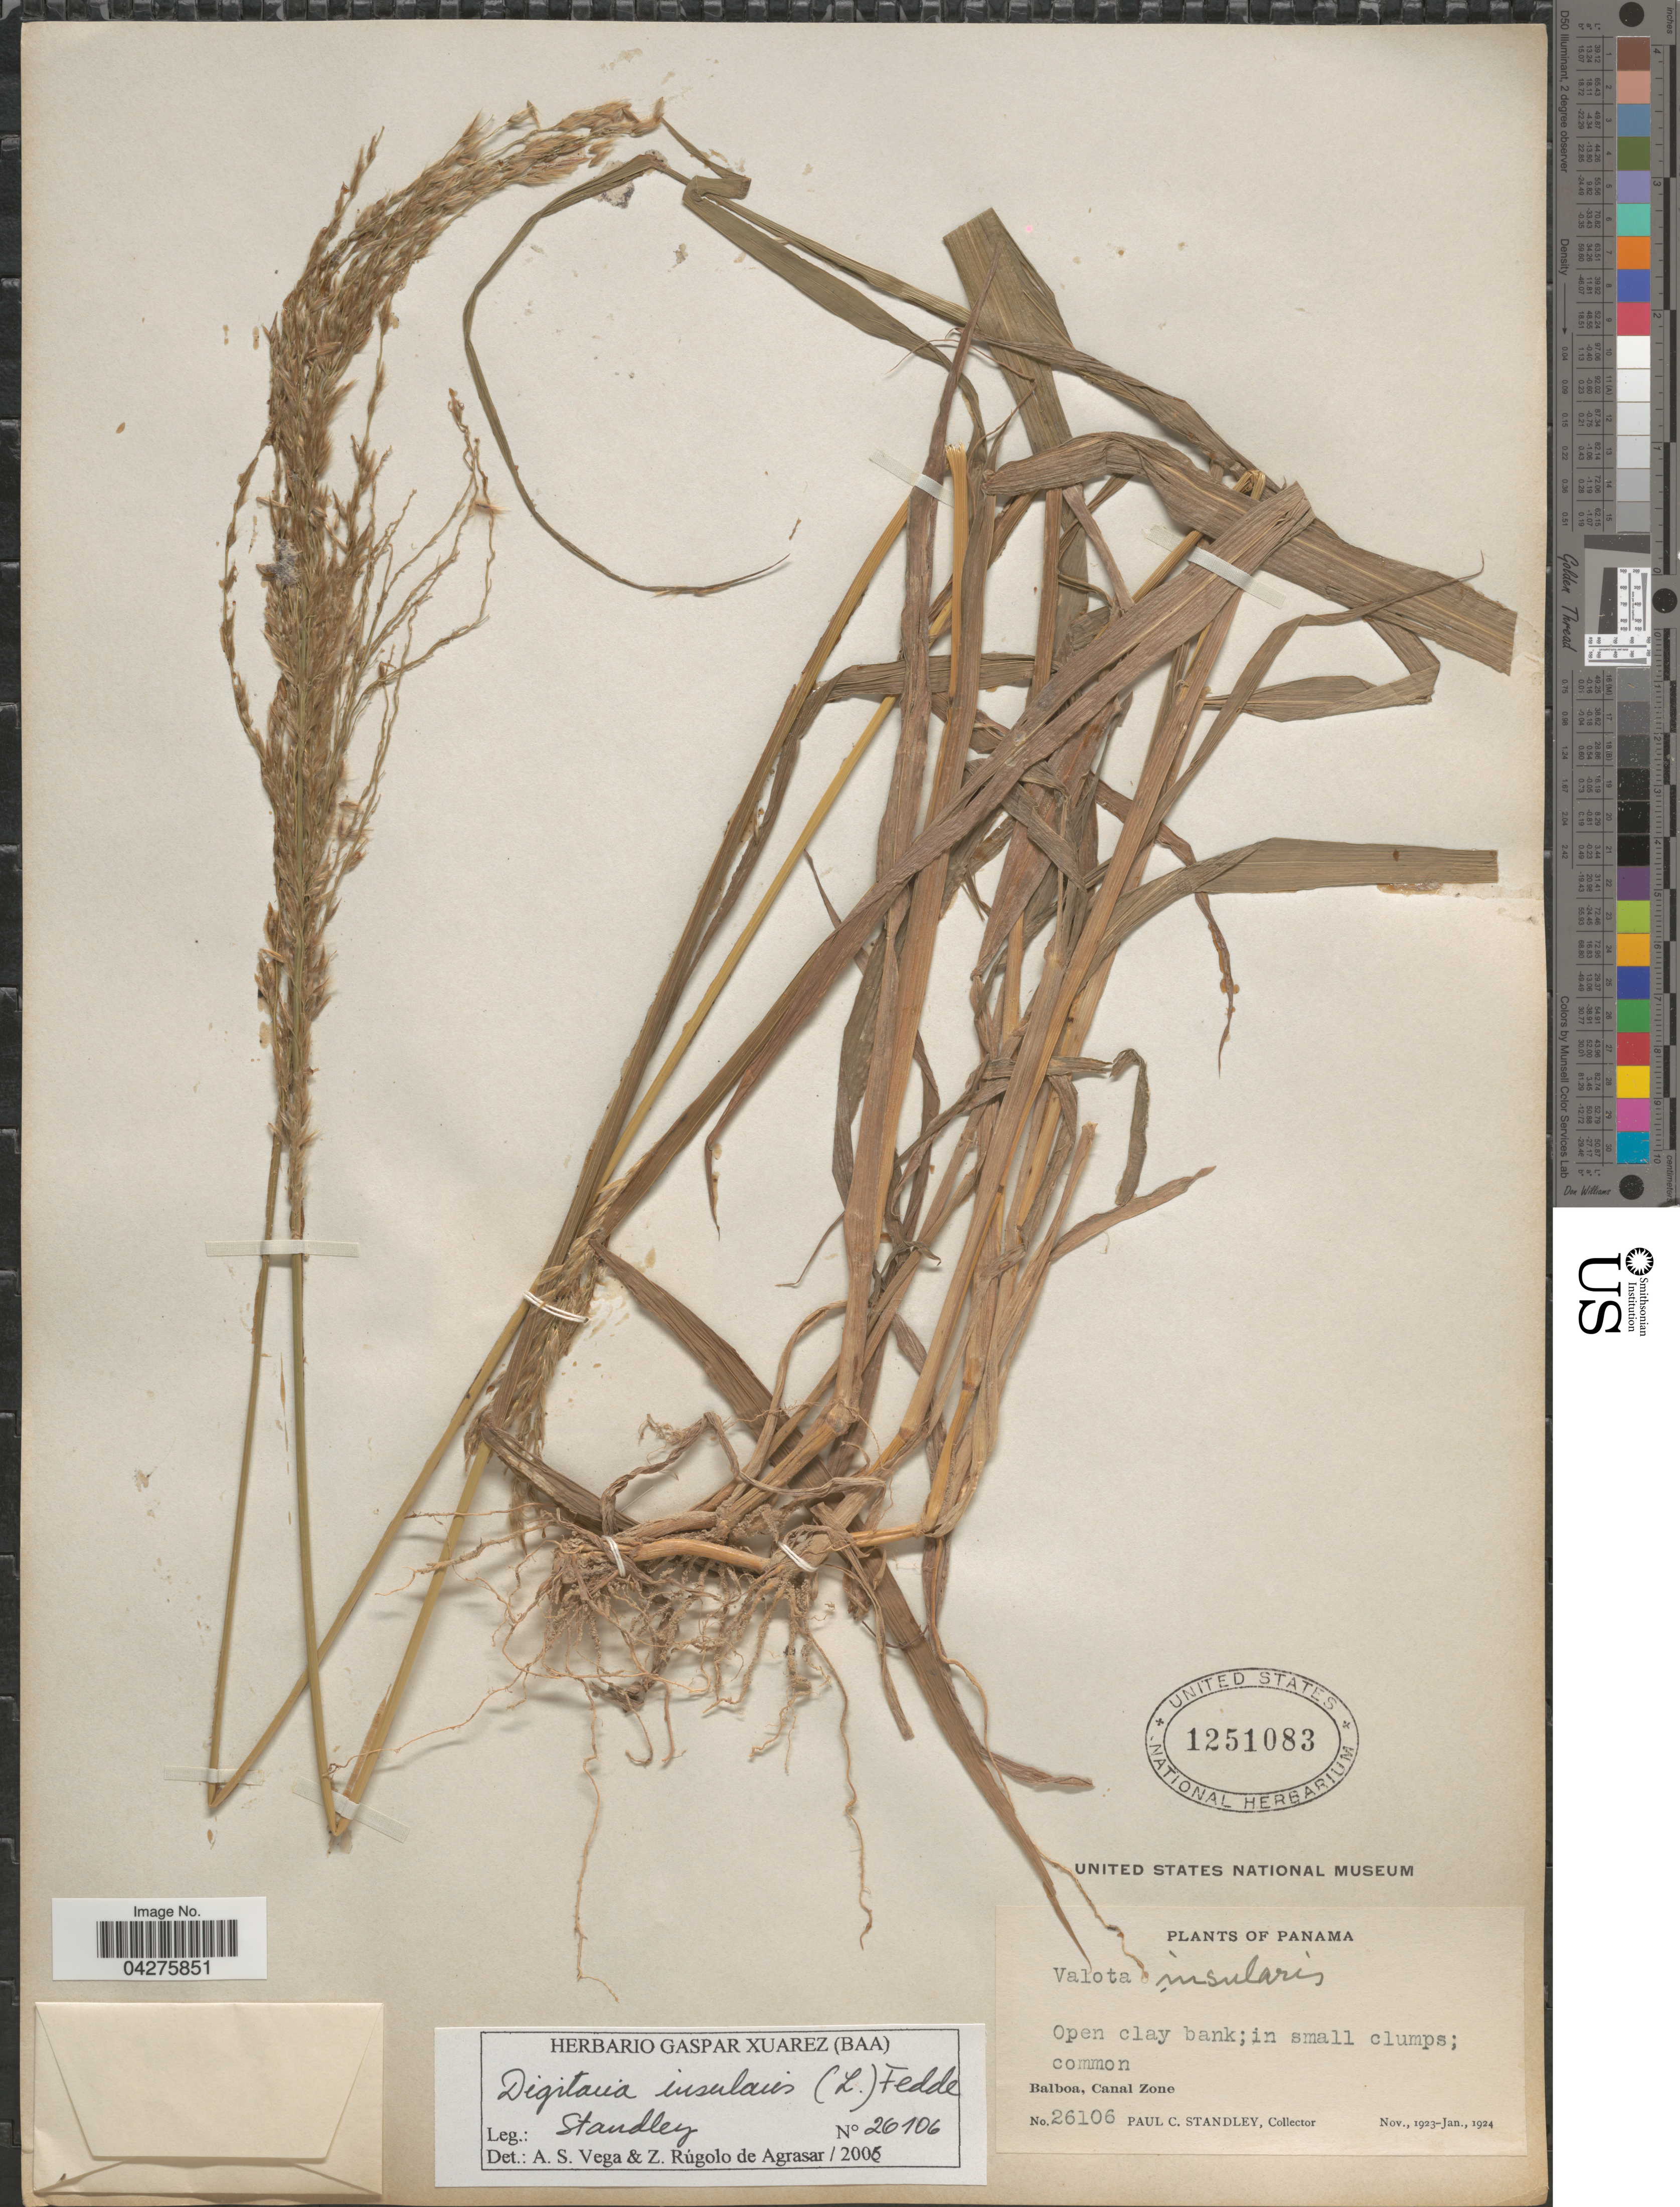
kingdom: Plantae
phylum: Tracheophyta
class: Liliopsida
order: Poales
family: Poaceae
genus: Digitaria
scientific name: Digitaria insularis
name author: (L.) Fedde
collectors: P. C. Standley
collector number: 26106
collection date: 1923-11/1924-01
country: Panama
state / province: Colón / Panamá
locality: Balboa, Canal Zone.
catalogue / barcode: US 1251083